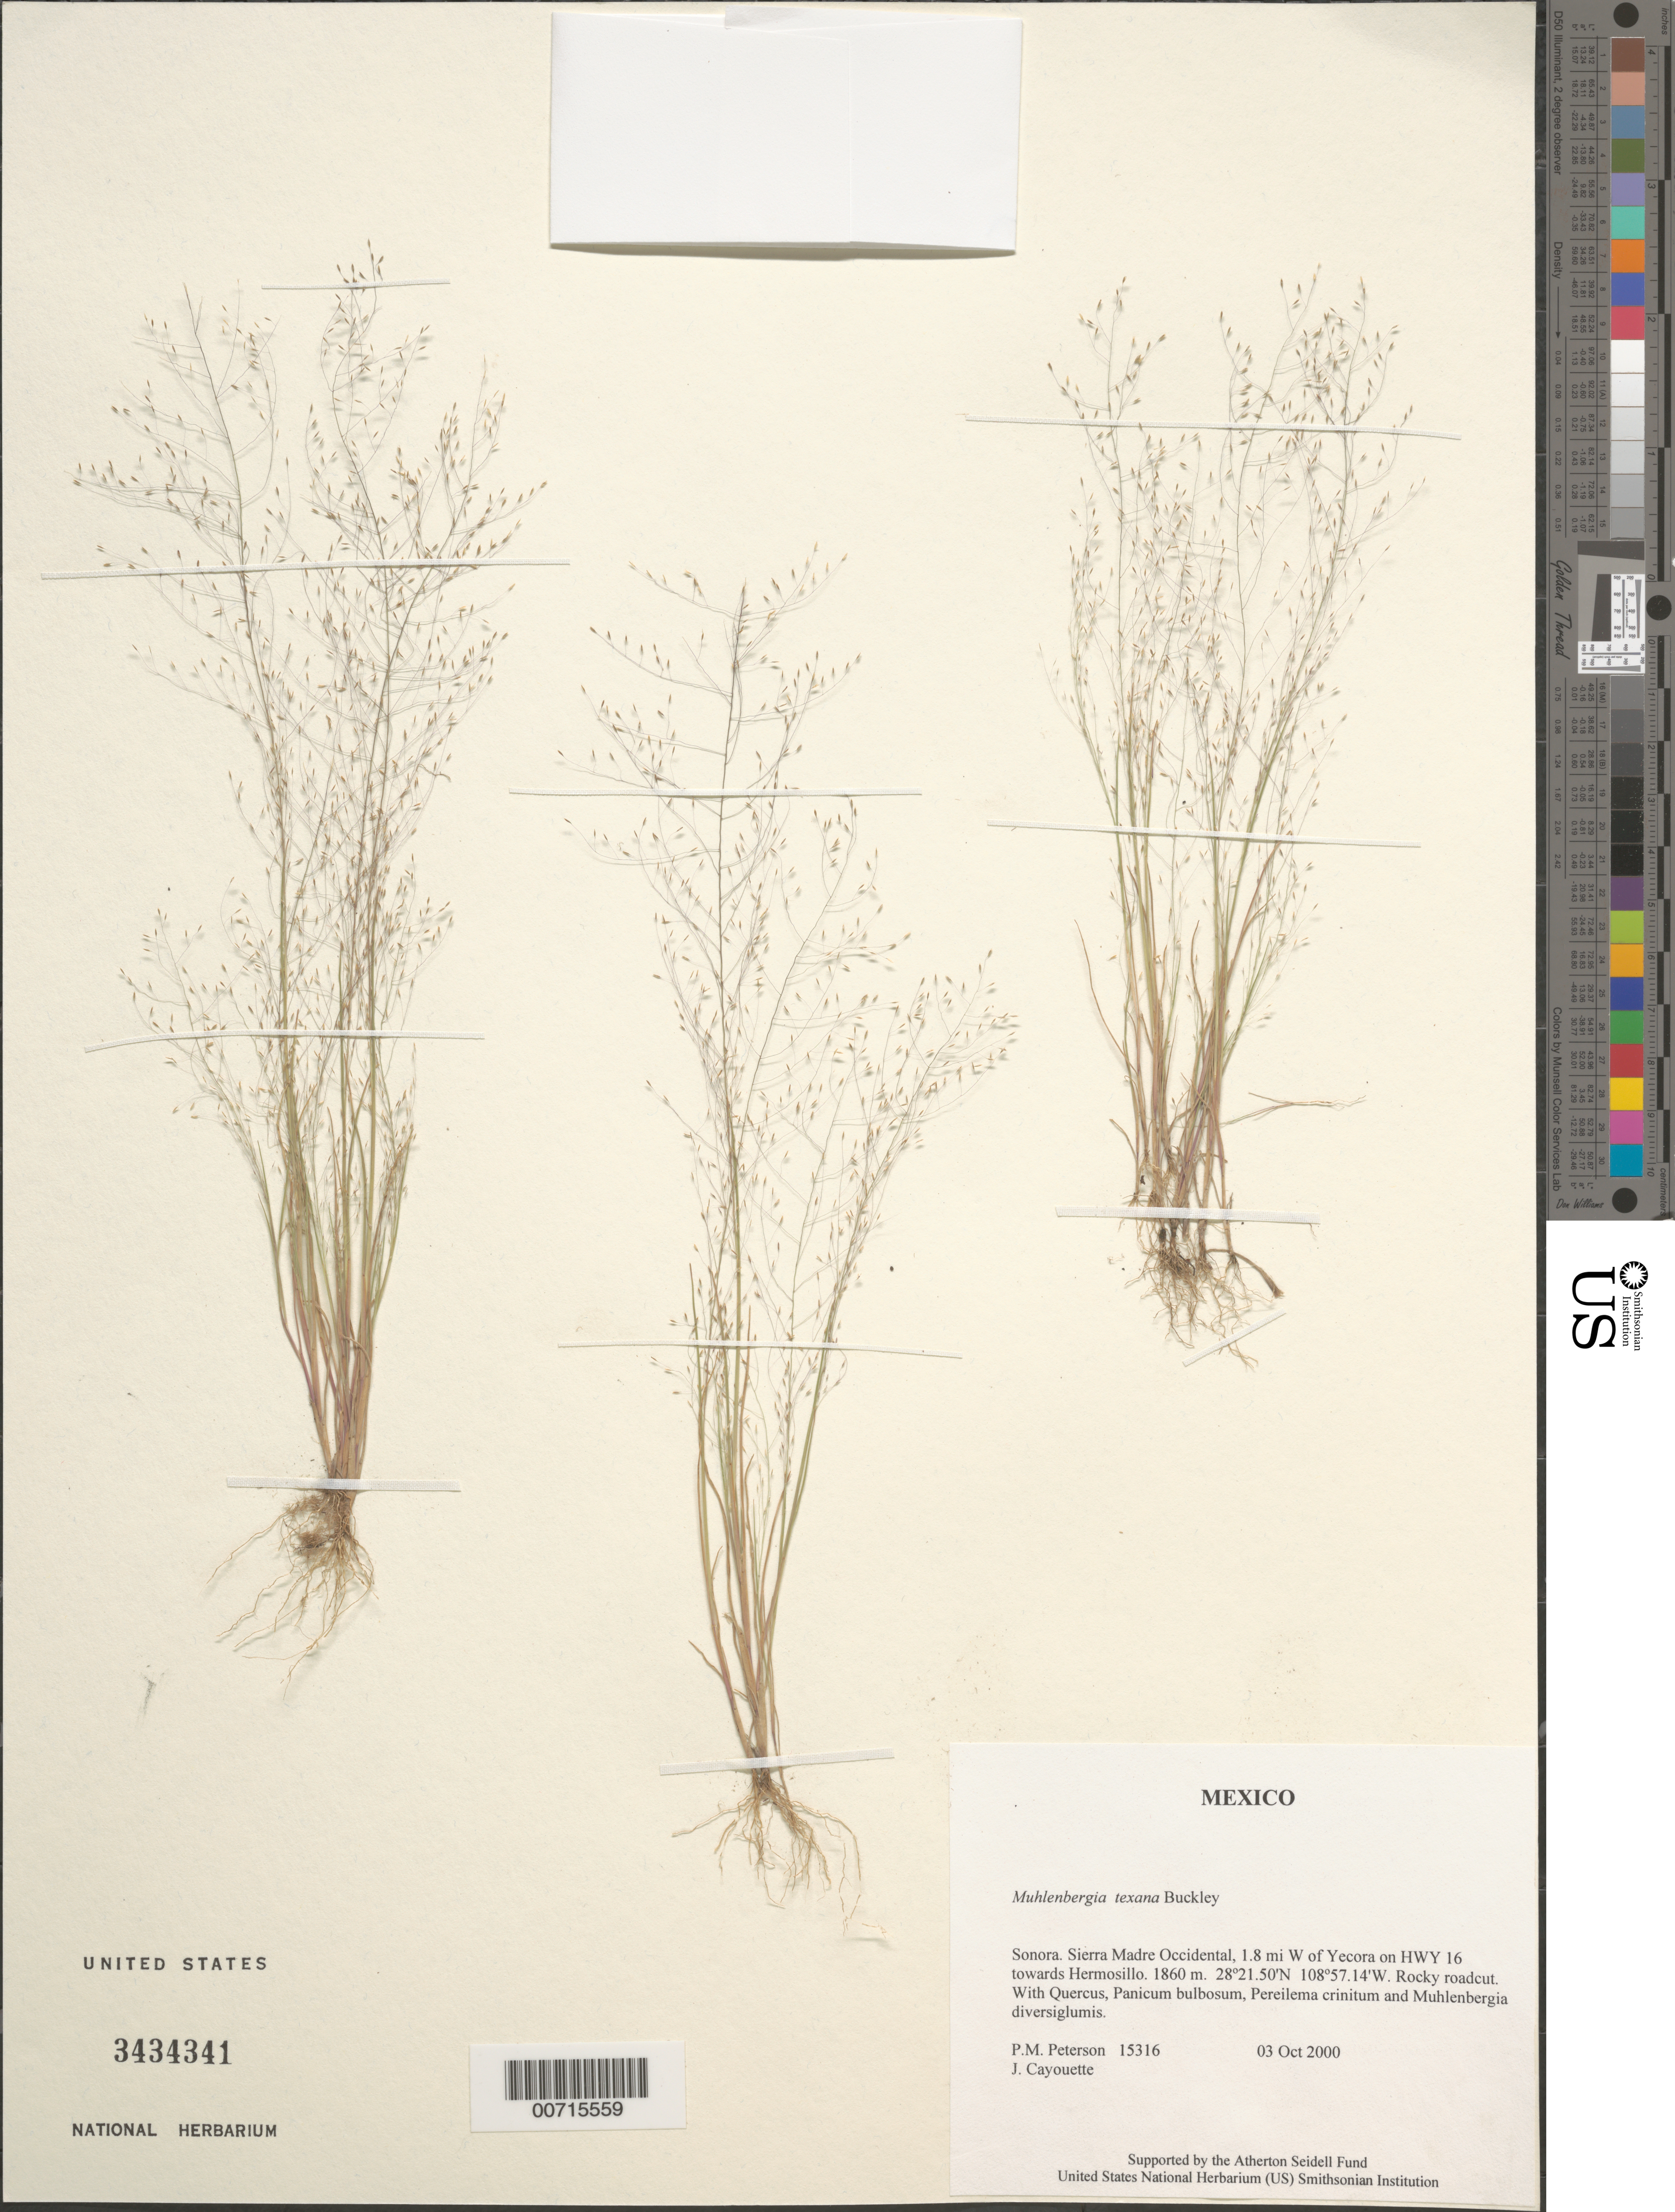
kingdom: Plantae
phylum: Tracheophyta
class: Liliopsida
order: Poales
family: Poaceae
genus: Muhlenbergia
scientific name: Muhlenbergia texana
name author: Buckley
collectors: P. M. Peterson & J. Cayouette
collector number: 15316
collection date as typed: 03 Oct 2000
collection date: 2000-10-03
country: Mexico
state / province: Sonora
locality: Sierra Madre Occidental, 1.8 mi W of Yecora on HWY 16 towards Hermosillo.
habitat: Rocky roadcut.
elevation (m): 1860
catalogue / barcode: US 3434341